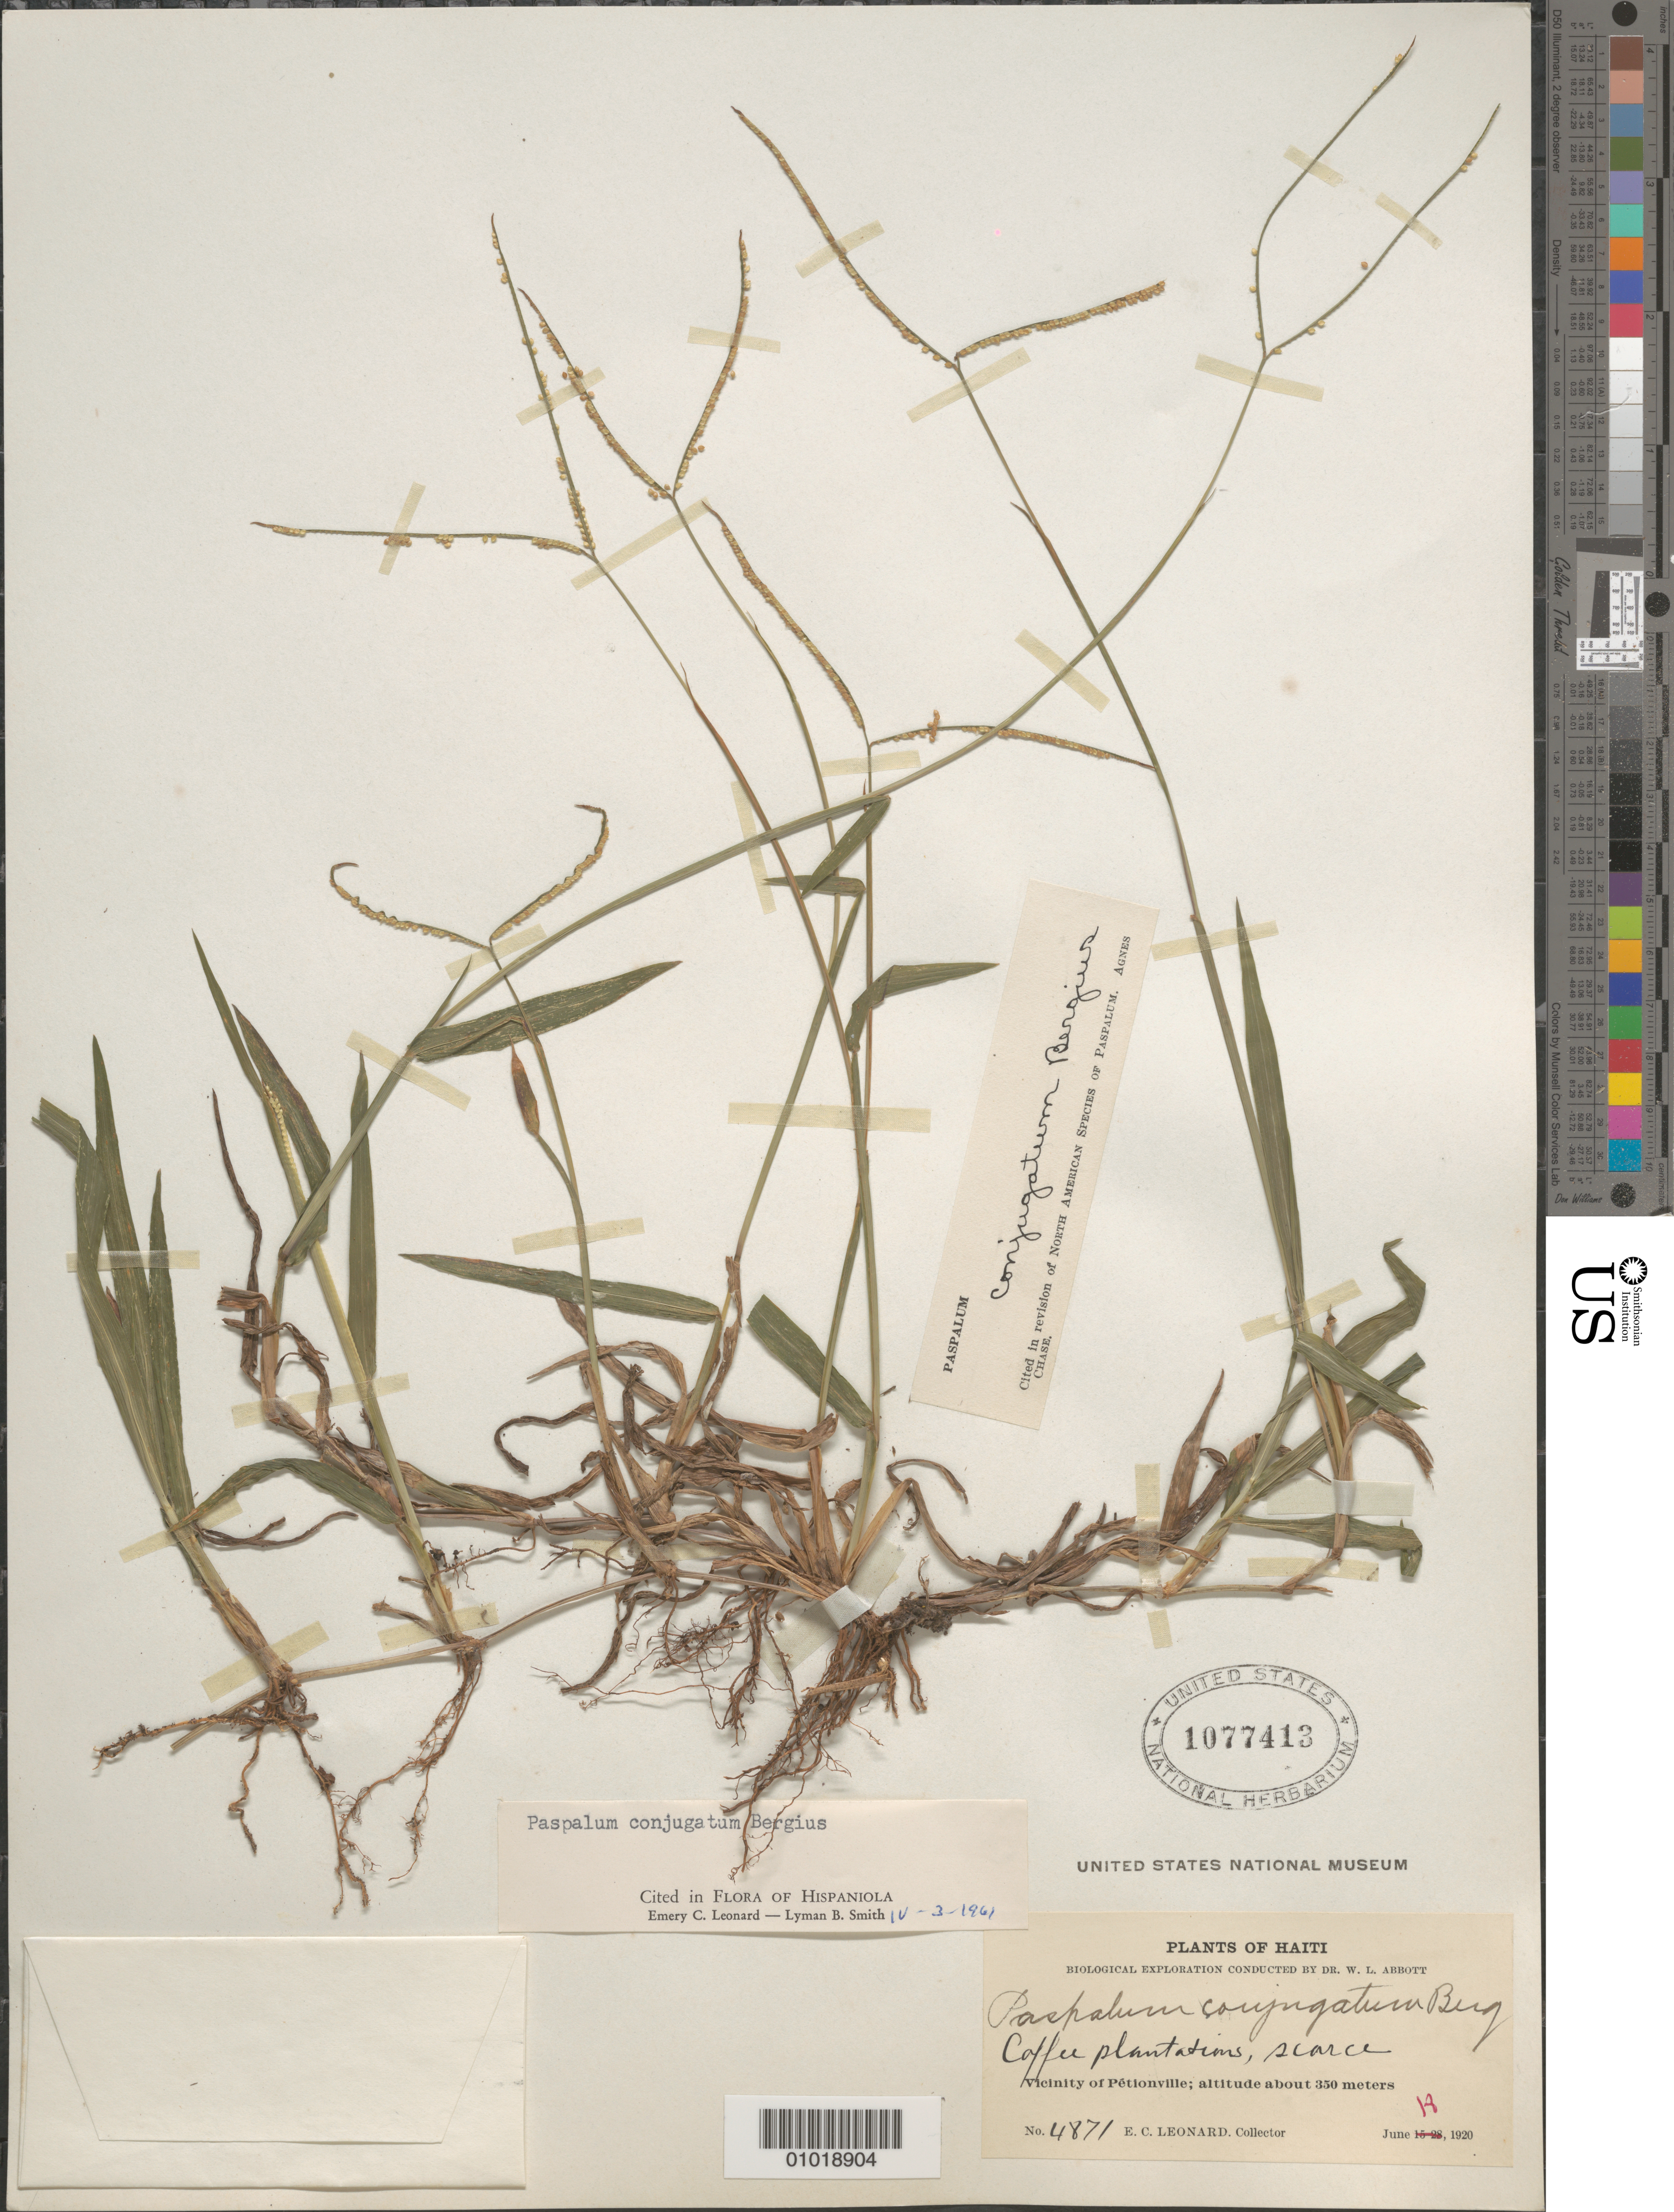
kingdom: Plantae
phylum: Tracheophyta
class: Liliopsida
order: Poales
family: Poaceae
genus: Paspalum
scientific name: Paspalum conjugatum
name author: P.J. Bergius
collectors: E. C. Leonard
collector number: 4871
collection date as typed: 14 Jun 1920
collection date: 1920-06-14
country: Haiti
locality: Ouest: Vic. of Petionville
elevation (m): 350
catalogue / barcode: US 1077413